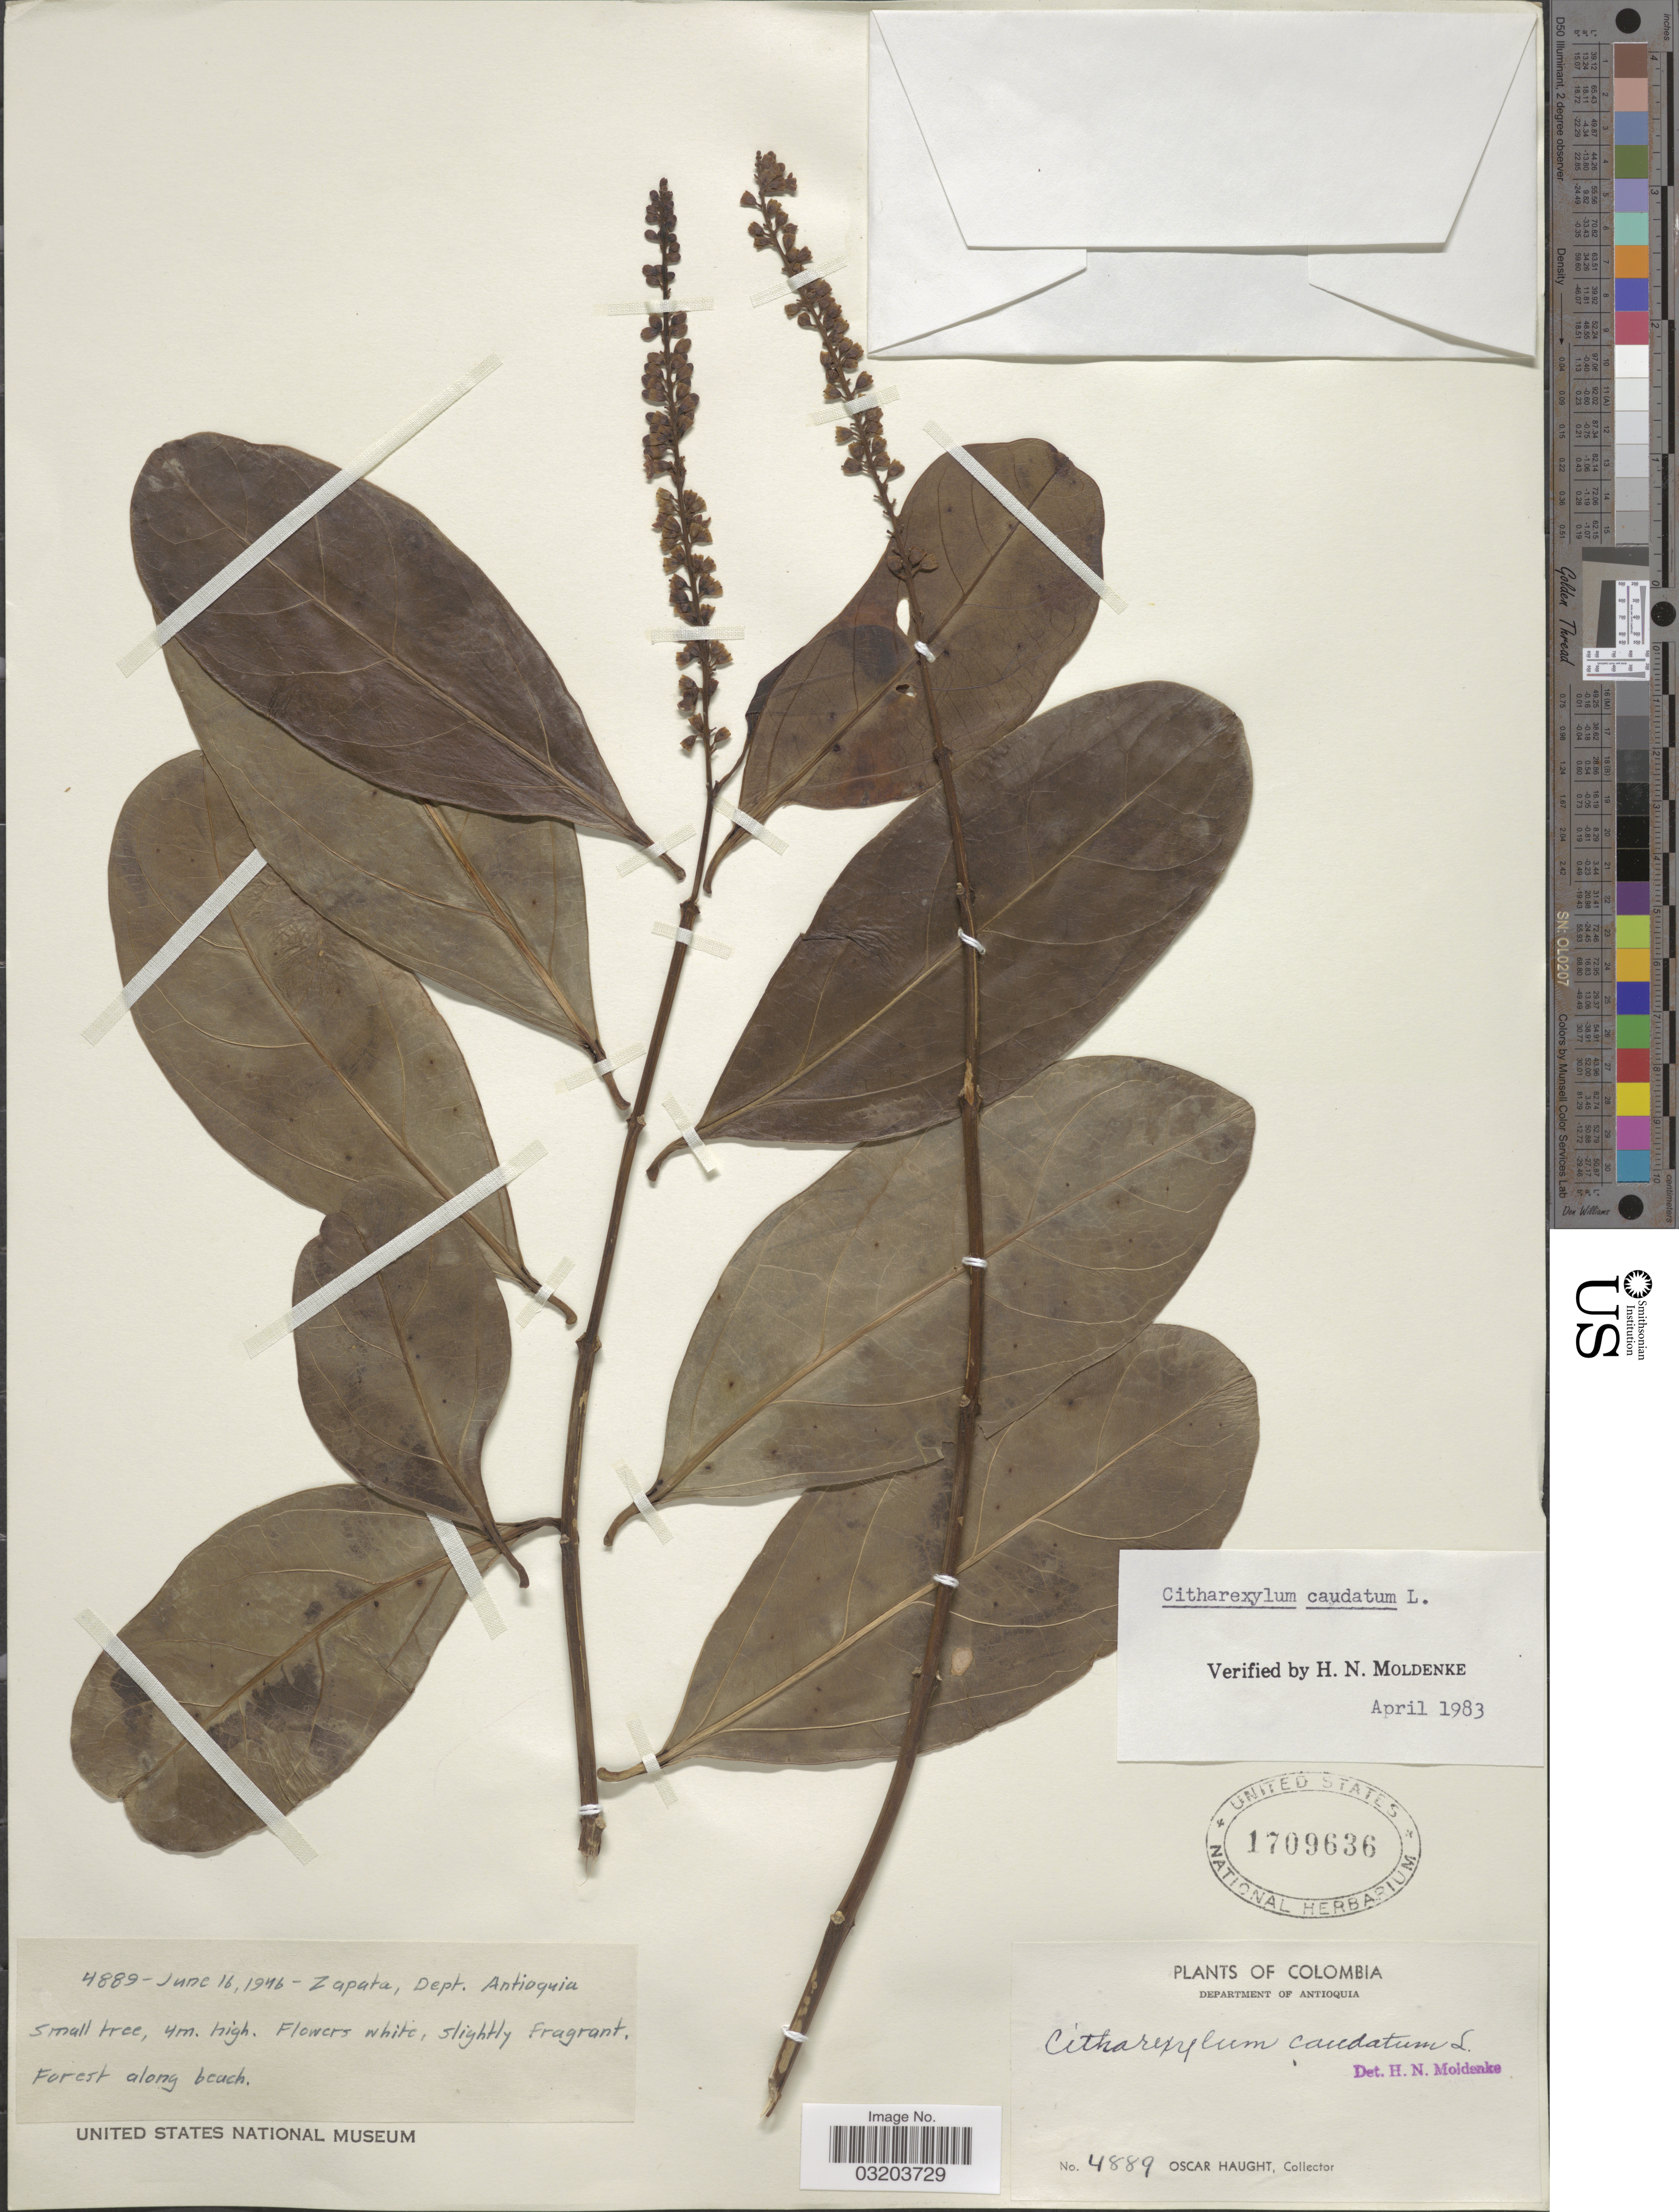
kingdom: Plantae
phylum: Tracheophyta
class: Magnoliopsida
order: Lamiales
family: Verbenaceae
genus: Citharexylum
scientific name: Citharexylum caudatum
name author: L.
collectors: O. Haught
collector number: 4889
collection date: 1946-06-16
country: Colombia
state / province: Antioquia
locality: Department of Antioquia. Zapata.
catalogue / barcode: US 1709636